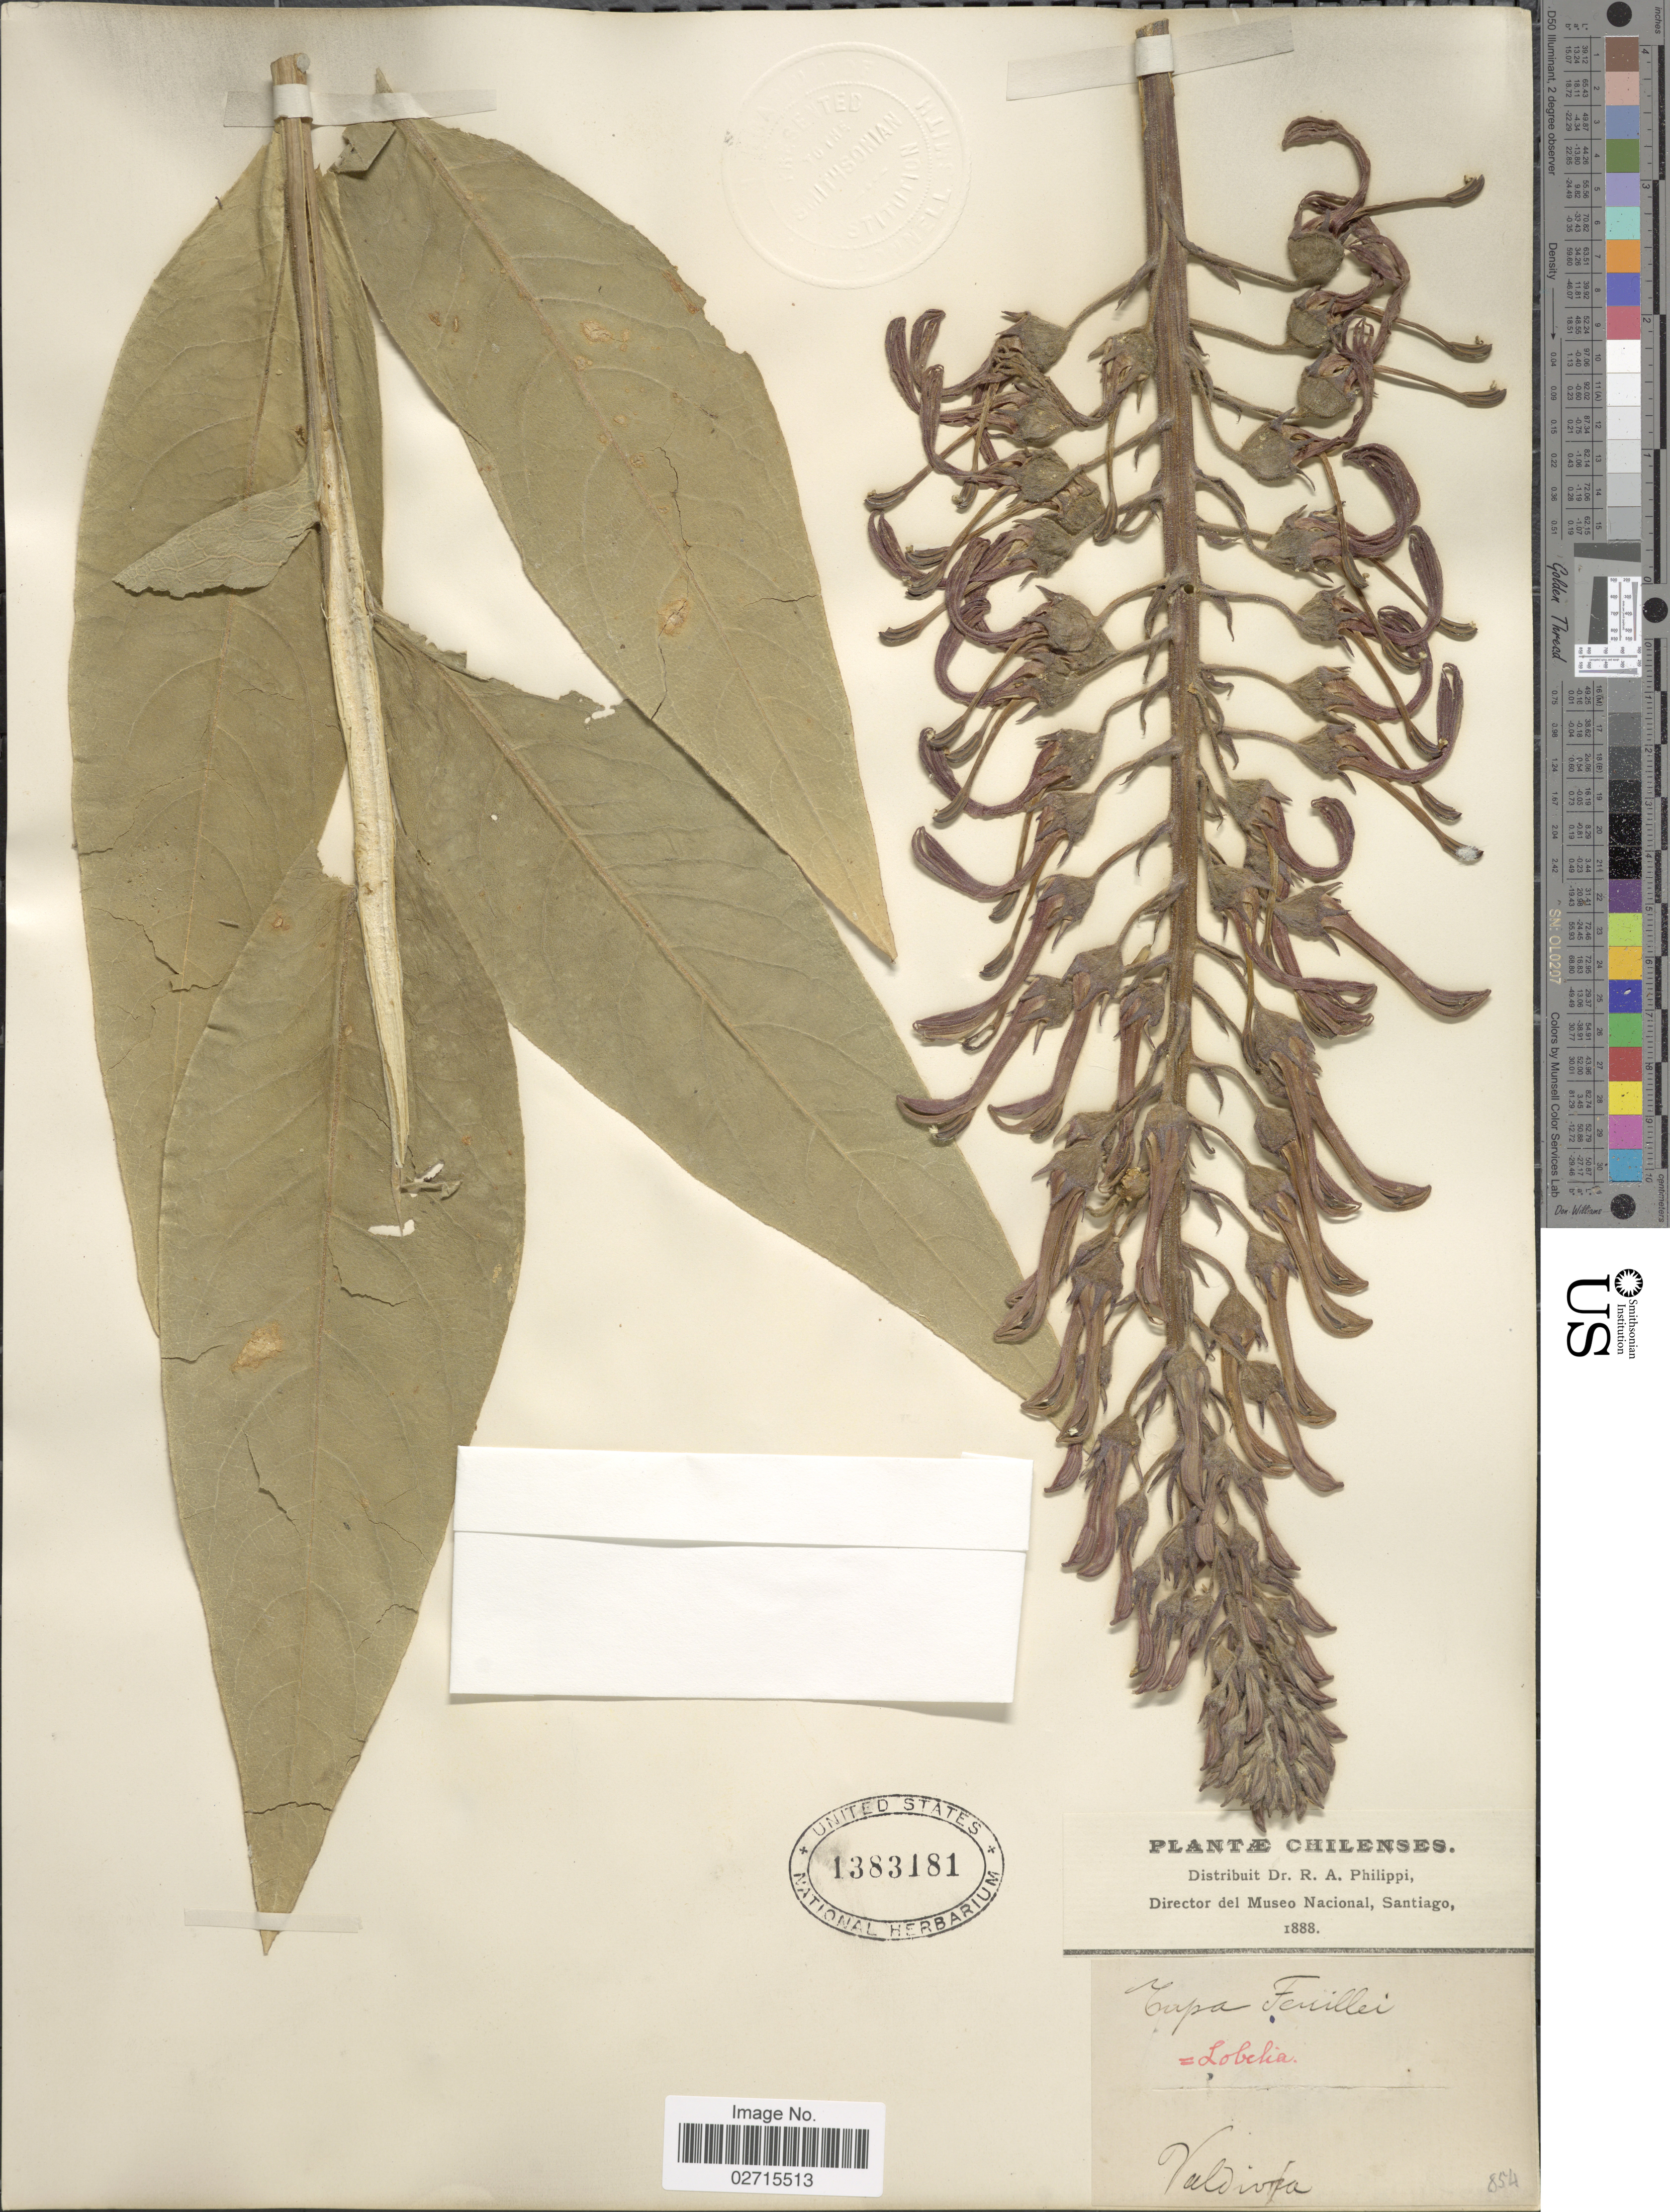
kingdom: Plantae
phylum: Tracheophyta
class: Magnoliopsida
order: Asterales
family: Campanulaceae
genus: Lobelia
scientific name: Lobelia feuillei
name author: (G. Don) G. Nicholson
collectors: R. A. Philippi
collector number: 854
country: Chile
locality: Chilenses, Valdivia.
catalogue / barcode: US 1383181